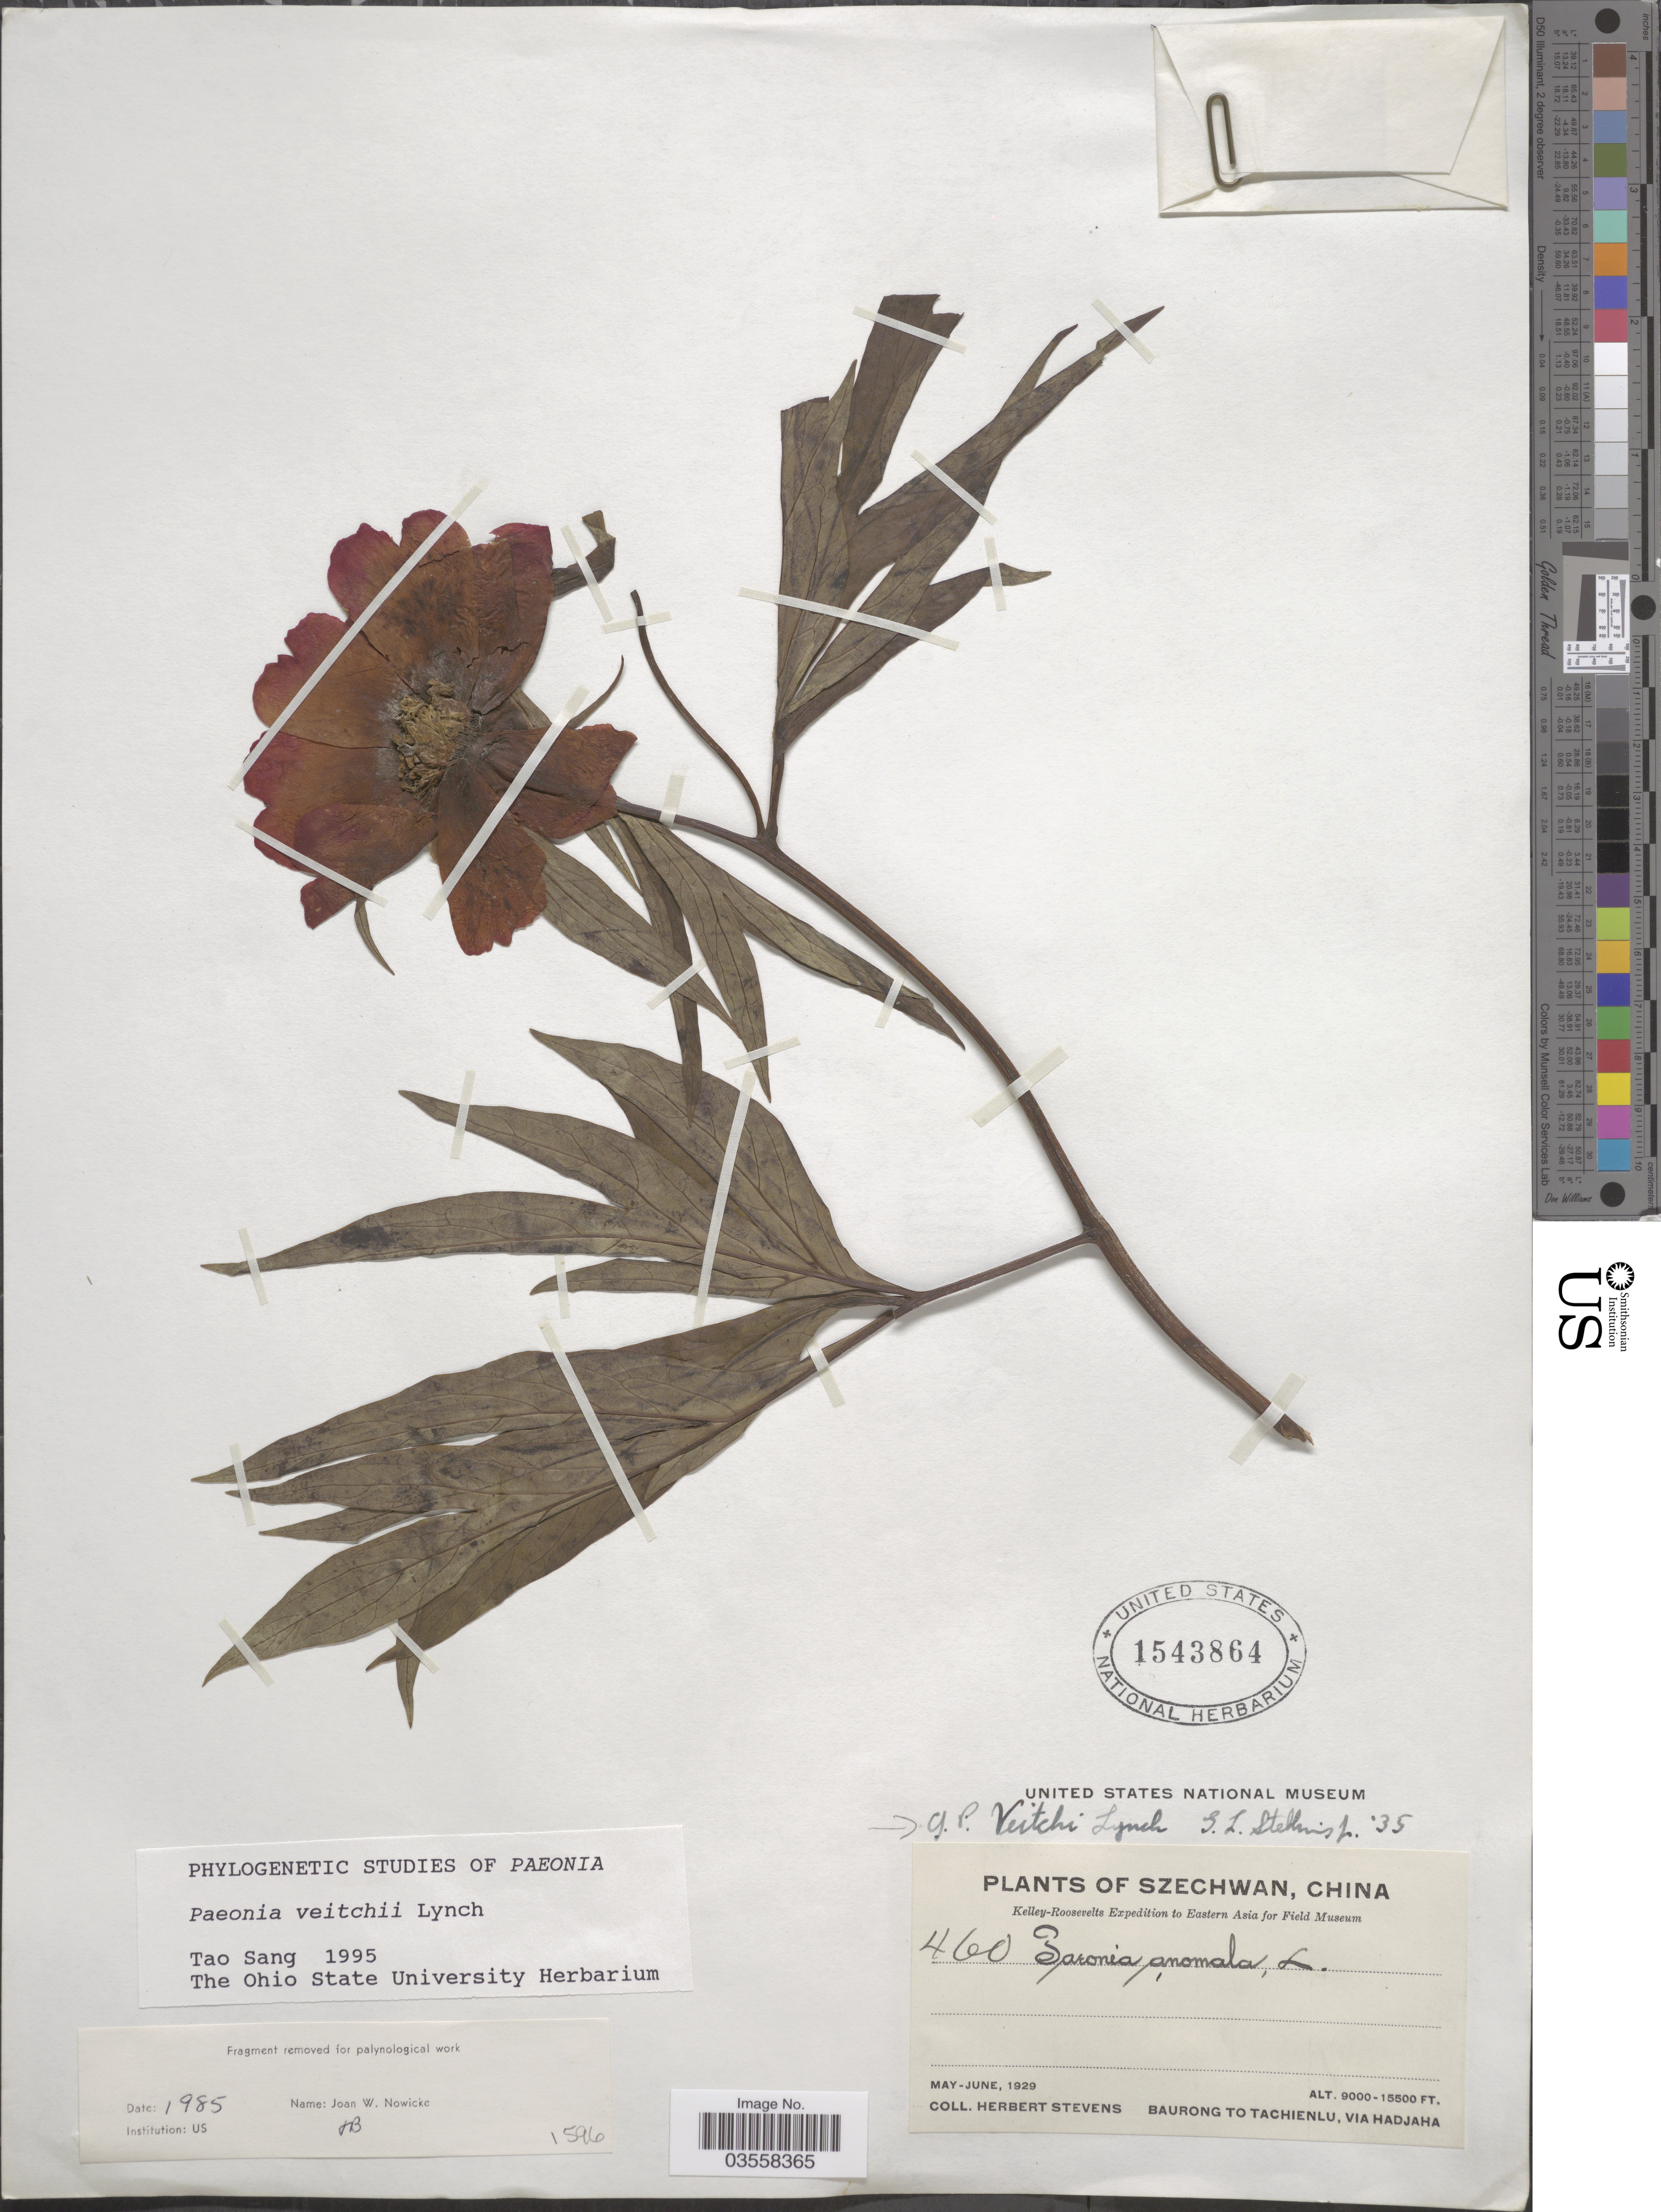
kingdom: Plantae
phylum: Tracheophyta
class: Magnoliopsida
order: Saxifragales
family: Paeoniaceae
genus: Paeonia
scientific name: Paeonia anomala subsp. veitchii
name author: (Lynch) D.Y. Hong & K.Y. Pan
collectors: H. Stevens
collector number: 460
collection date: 1929-05/1929-06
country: China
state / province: Sichuan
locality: Szechwan. Baurong to Tachienlu, via Hadjaha.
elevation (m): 2743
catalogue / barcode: US 1543864